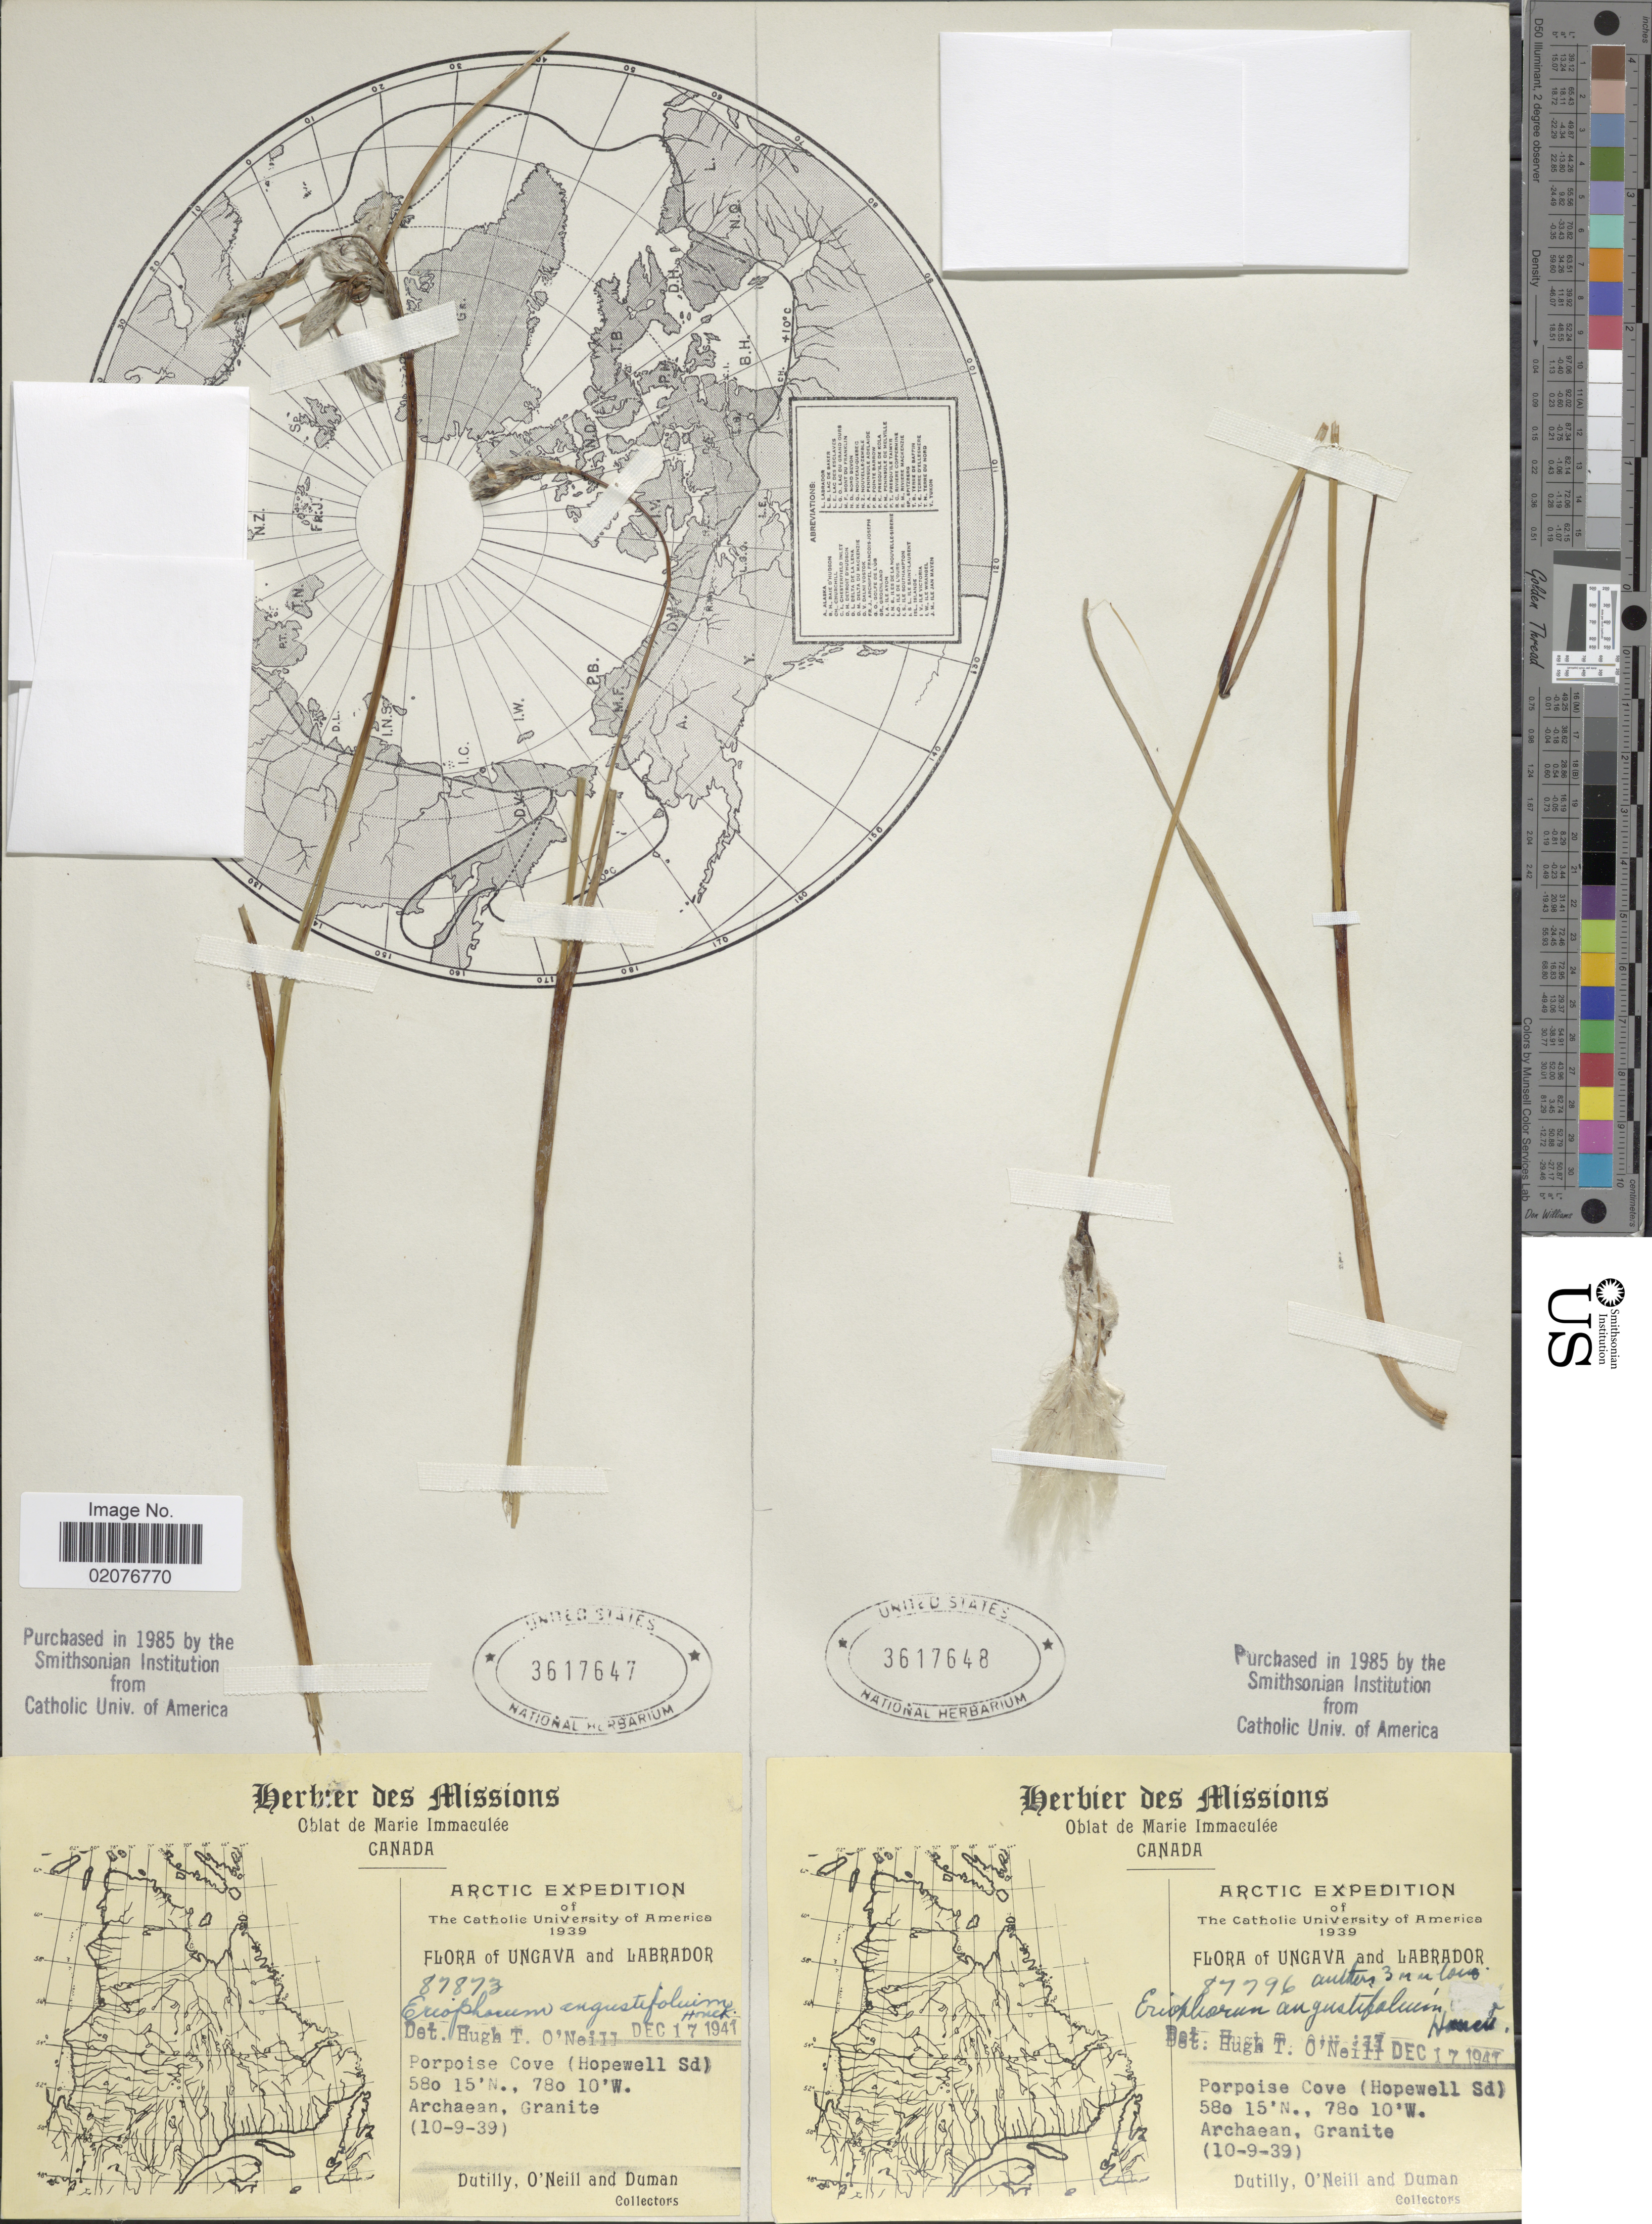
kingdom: Plantae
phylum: Tracheophyta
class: Liliopsida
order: Poales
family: Cyperaceae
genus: Eriophorum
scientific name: Eriophorum angustifolium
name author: Honck.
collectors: -. Dutilly, O' Neill & -. Duman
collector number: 87873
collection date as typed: Transcribed d/m/y: 10/9/39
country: Canada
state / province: Newfoundland and Labrador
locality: Arctic, Ungava and Labrador, Porpoise Cove (Hopewell Sd)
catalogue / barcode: US 3617647